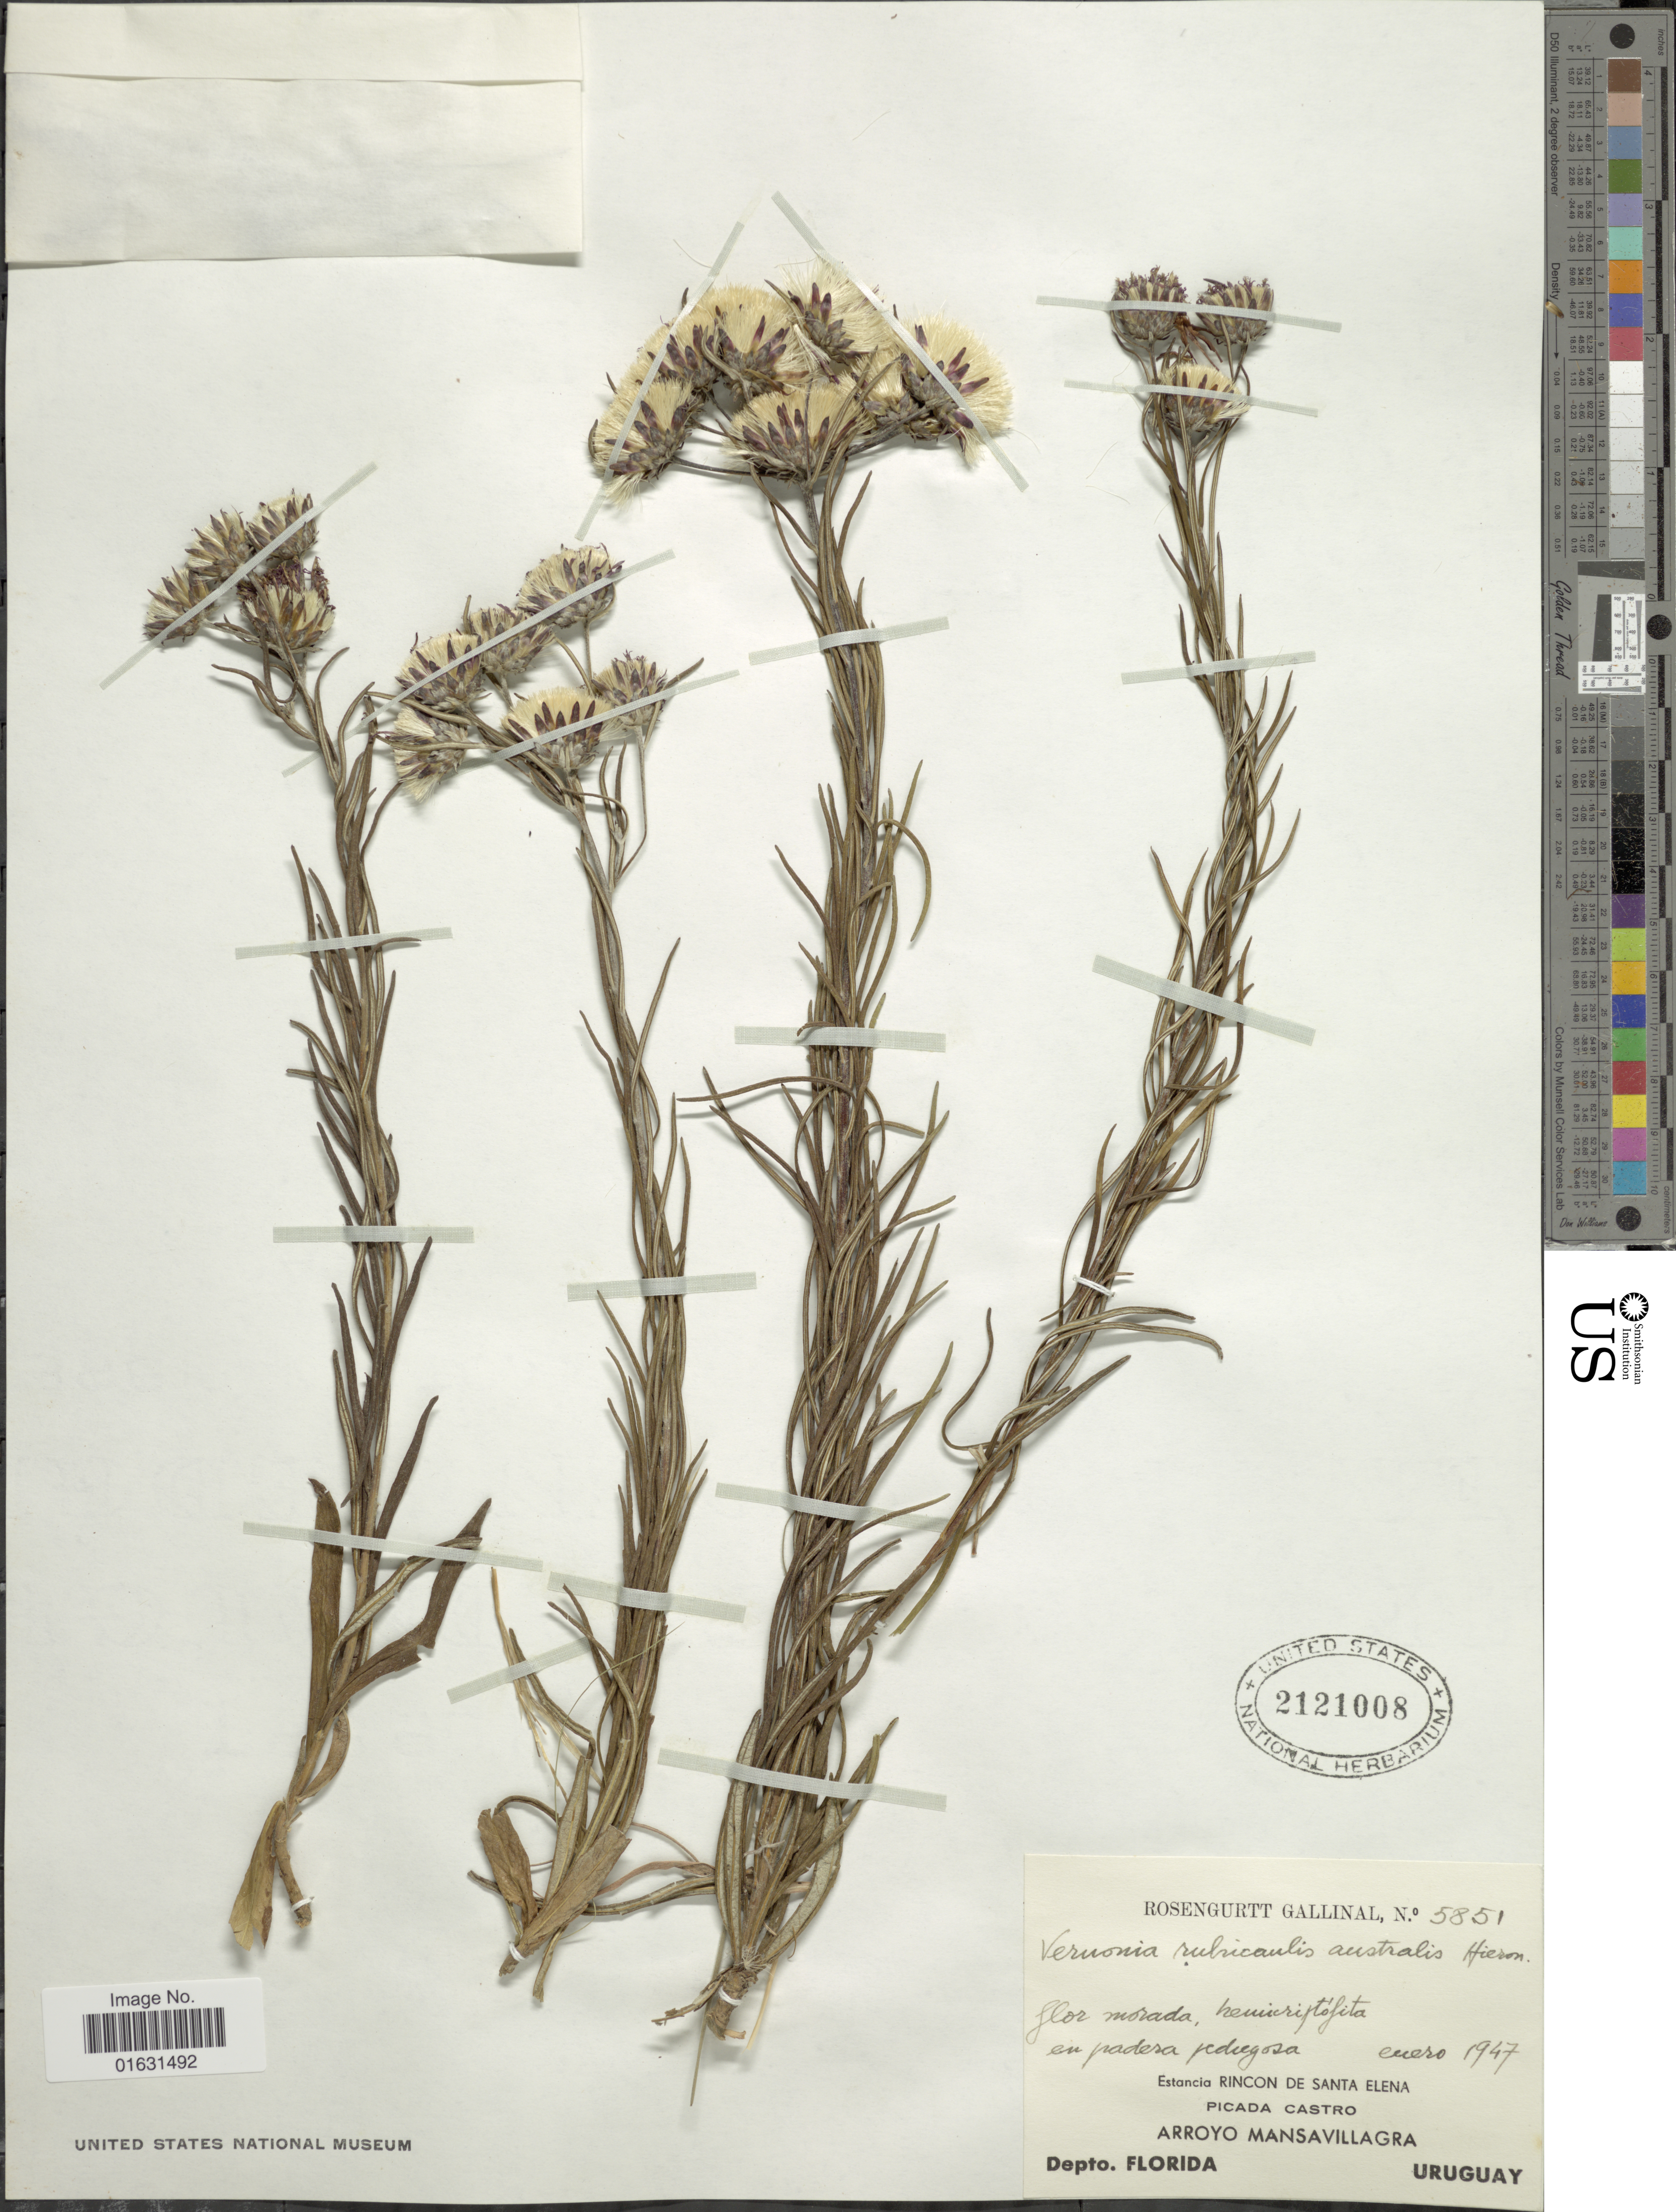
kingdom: Plantae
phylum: Tracheophyta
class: Magnoliopsida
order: Asterales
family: Asteraceae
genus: Lessingianthus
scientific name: Lessingianthus rubricaulis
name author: (Humb. & Bonpl.) H. Rob.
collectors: R. Gallinal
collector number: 5851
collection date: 1947-01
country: Uruguay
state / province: Florida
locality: Flor morada, hemicriptofita en padera pedregosa, Estancia Rincon de Santa Elena, Picada Castro, Arroyo Mansvillagra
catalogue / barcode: US 2121008